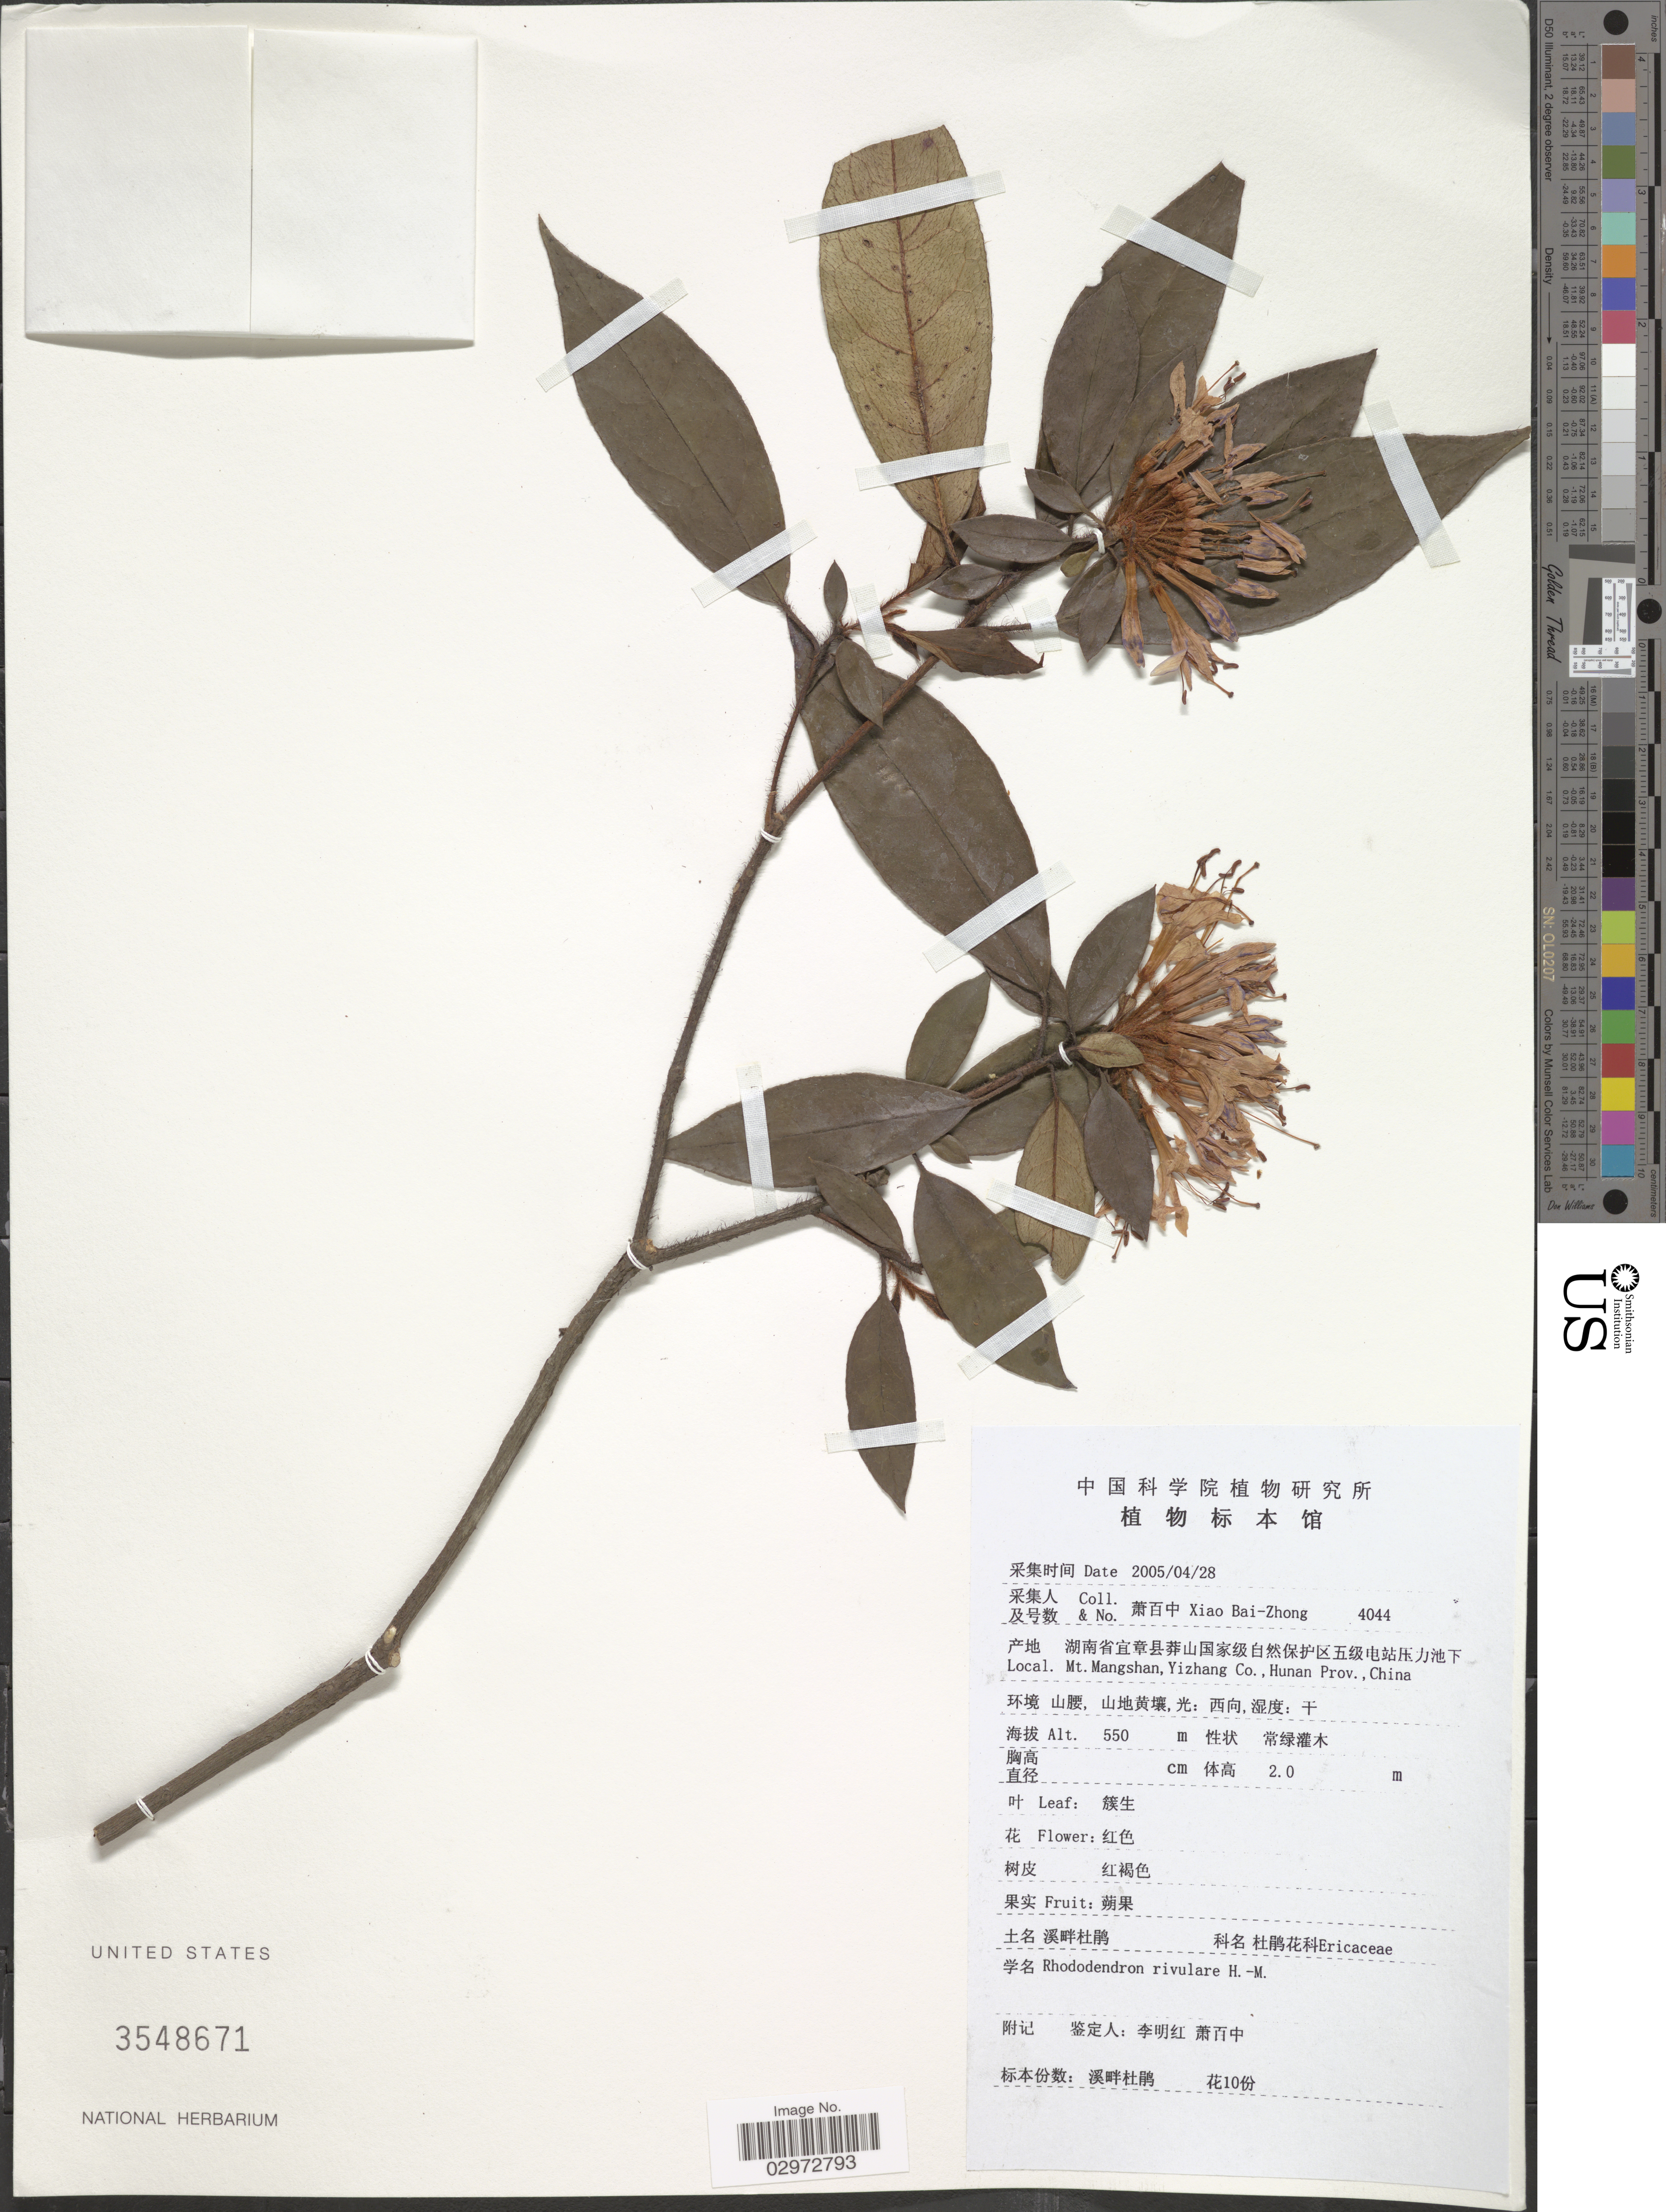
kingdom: Plantae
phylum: Tracheophyta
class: Magnoliopsida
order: Ericales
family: Ericaceae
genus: Rhododendron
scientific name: Rhododendron rivulare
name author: Hand.-Mazz.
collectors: B. Z. Xiao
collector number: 4044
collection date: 2005-04-28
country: China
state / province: Hunan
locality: Mt. Mangshan, Yizhang Co.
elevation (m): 550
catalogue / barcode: US 3548671